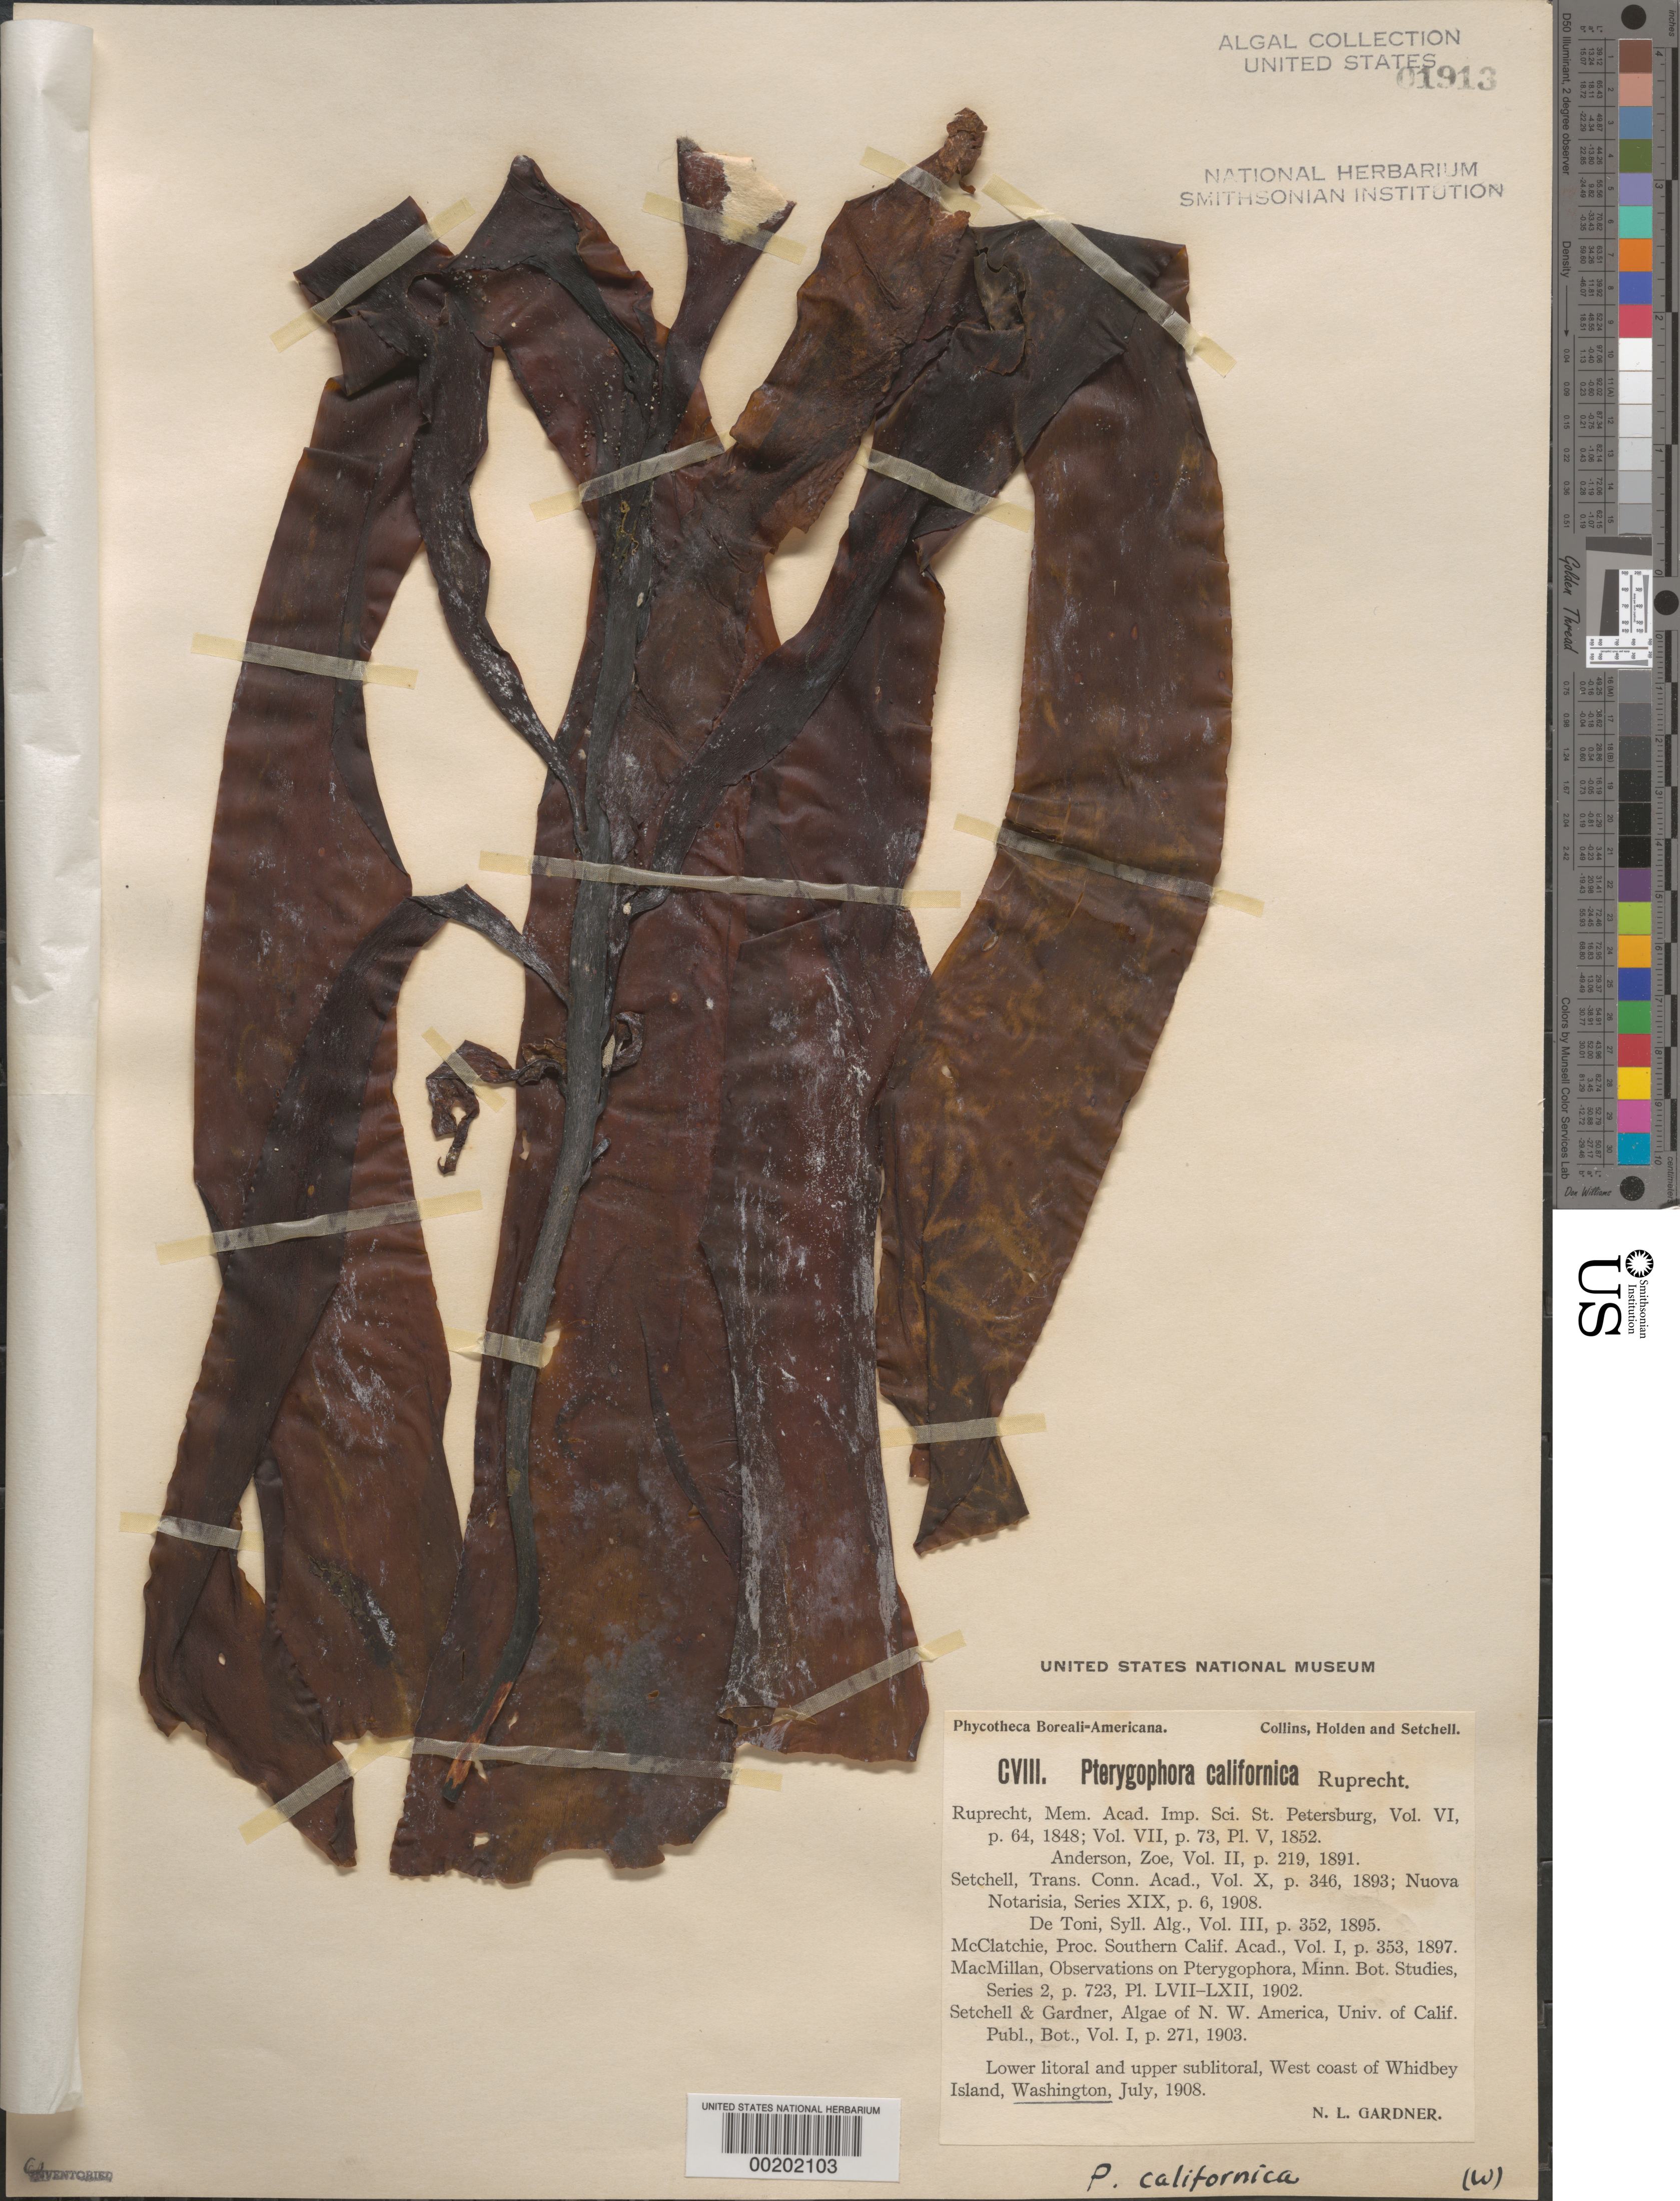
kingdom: Chromista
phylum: Ochrophyta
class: Phaeophyceae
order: Laminariales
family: Alariaceae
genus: Pterygophora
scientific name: Pterygophora californica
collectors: N. Gardner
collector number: PB-A Cviii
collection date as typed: Jul 1908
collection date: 1908-07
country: United States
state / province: Washington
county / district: Island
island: Whidbey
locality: West coast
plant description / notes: Collins, Holden & Setchell, Phycotheca Boreali-Americana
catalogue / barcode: US 1913